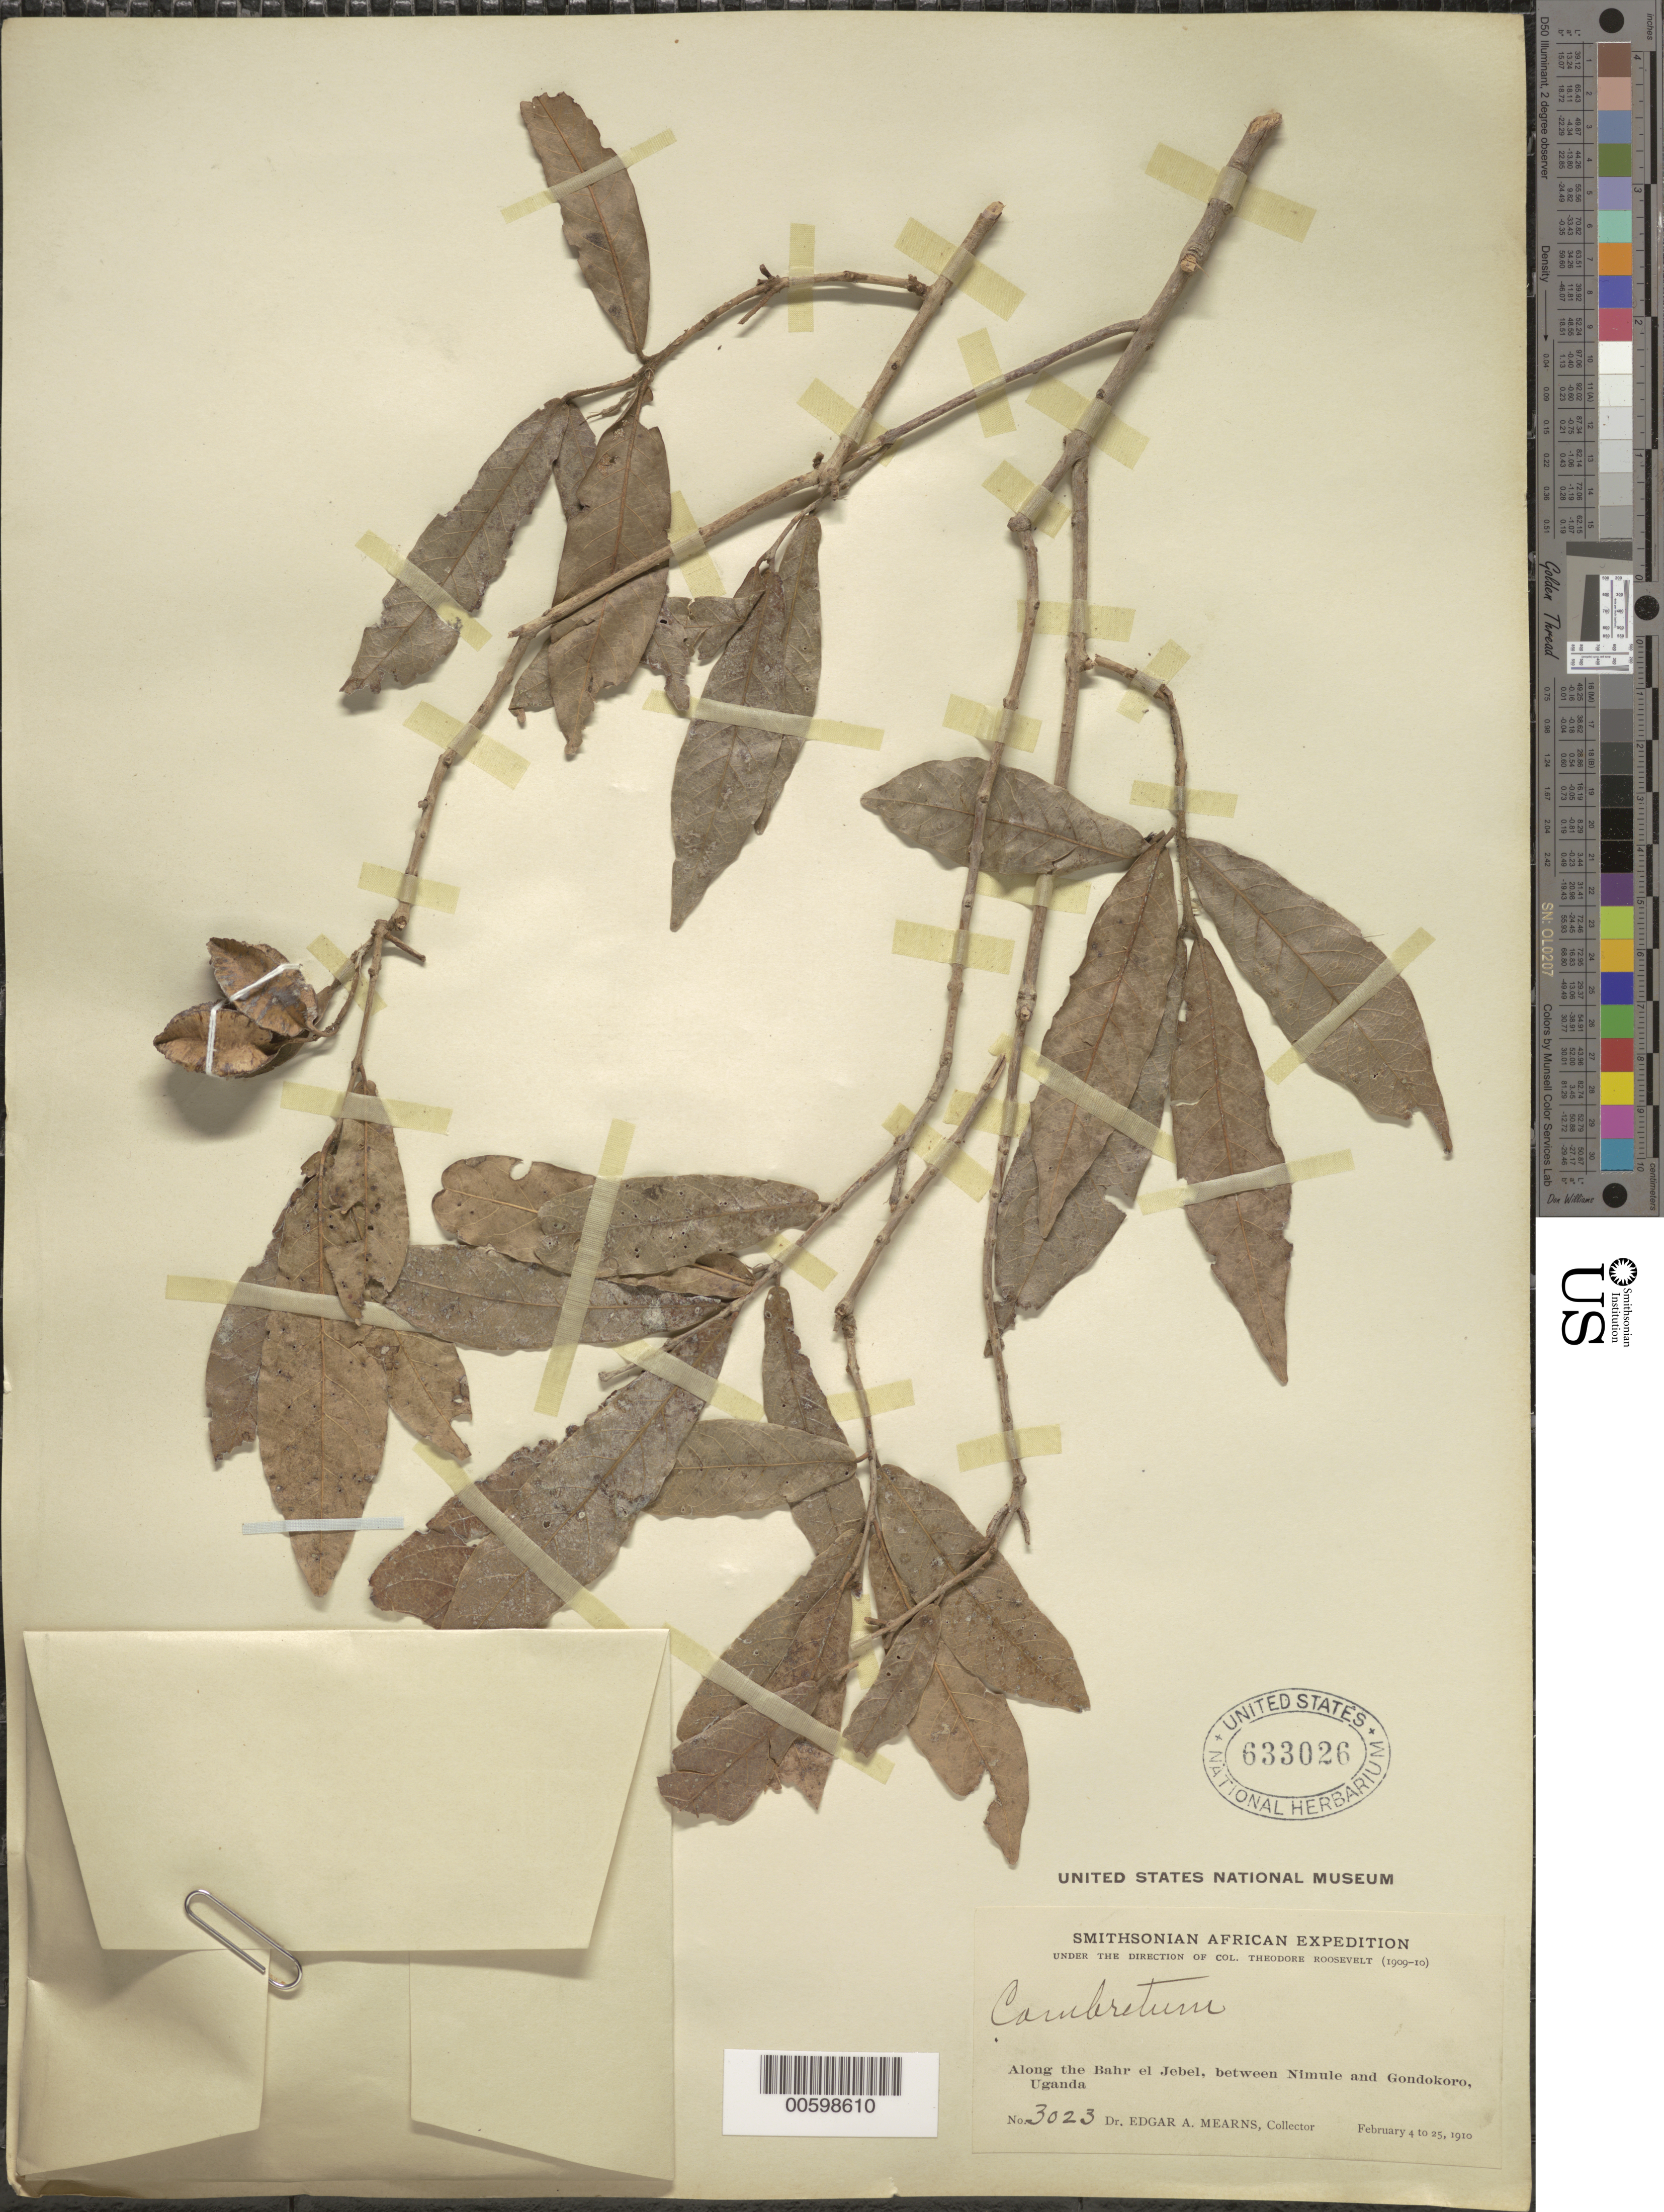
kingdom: Plantae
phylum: Tracheophyta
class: Magnoliopsida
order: Myrtales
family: Combretaceae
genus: Combretum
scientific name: Combretum sp.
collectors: E. A. Mearns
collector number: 3023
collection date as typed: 04 Feb 1910 to 25 Feb 1910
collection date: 1910-02-04/1910-02-25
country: South Sudan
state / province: Central Equatoria / Eastern Equatoria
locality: Along the Bahr el Jebel, between Nimule and Gondokoro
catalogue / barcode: US 633026